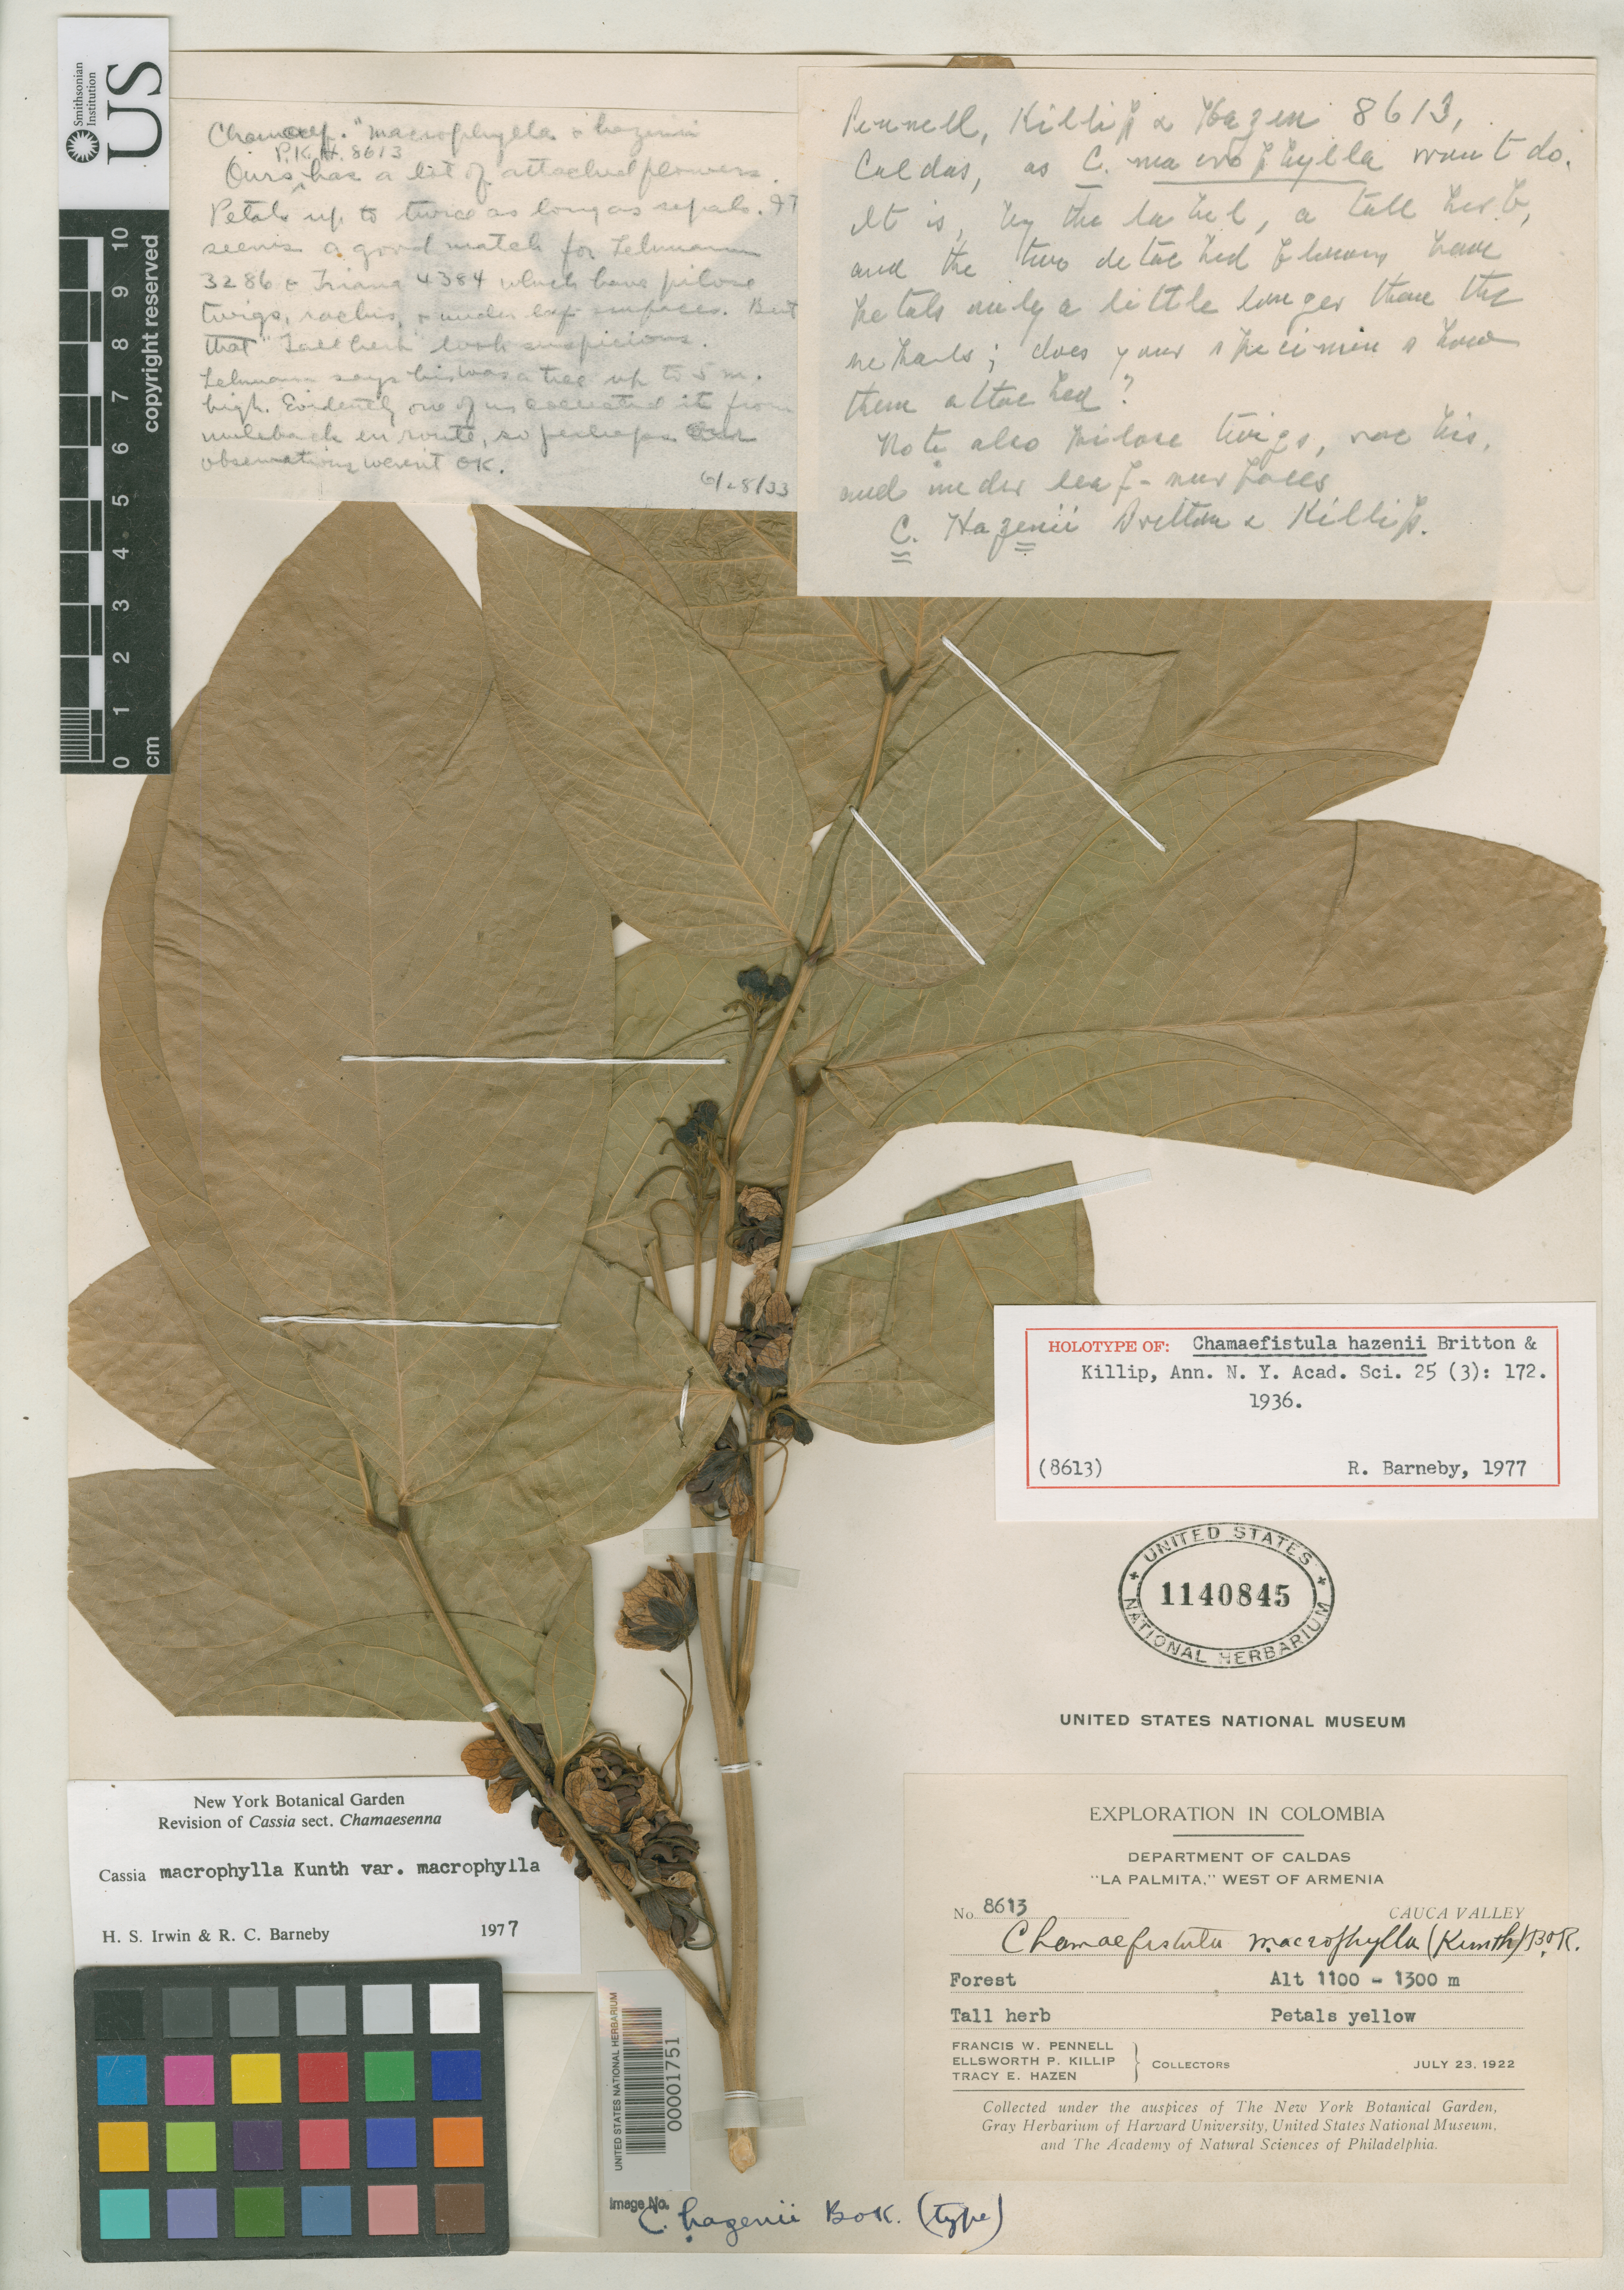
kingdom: Plantae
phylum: Tracheophyta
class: Magnoliopsida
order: Fabales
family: Fabaceae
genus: Chamaefistula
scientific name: Chamaefistula hazenii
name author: Britton & Killip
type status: Holotype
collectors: F. W. Pennell, E. P. Killip & T. E. Hazen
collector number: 8613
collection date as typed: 23 Jul 1922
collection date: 1922-07-23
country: Colombia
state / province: Caldas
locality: W of Armenia, La Palmita.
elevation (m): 1100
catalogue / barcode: US 1140845